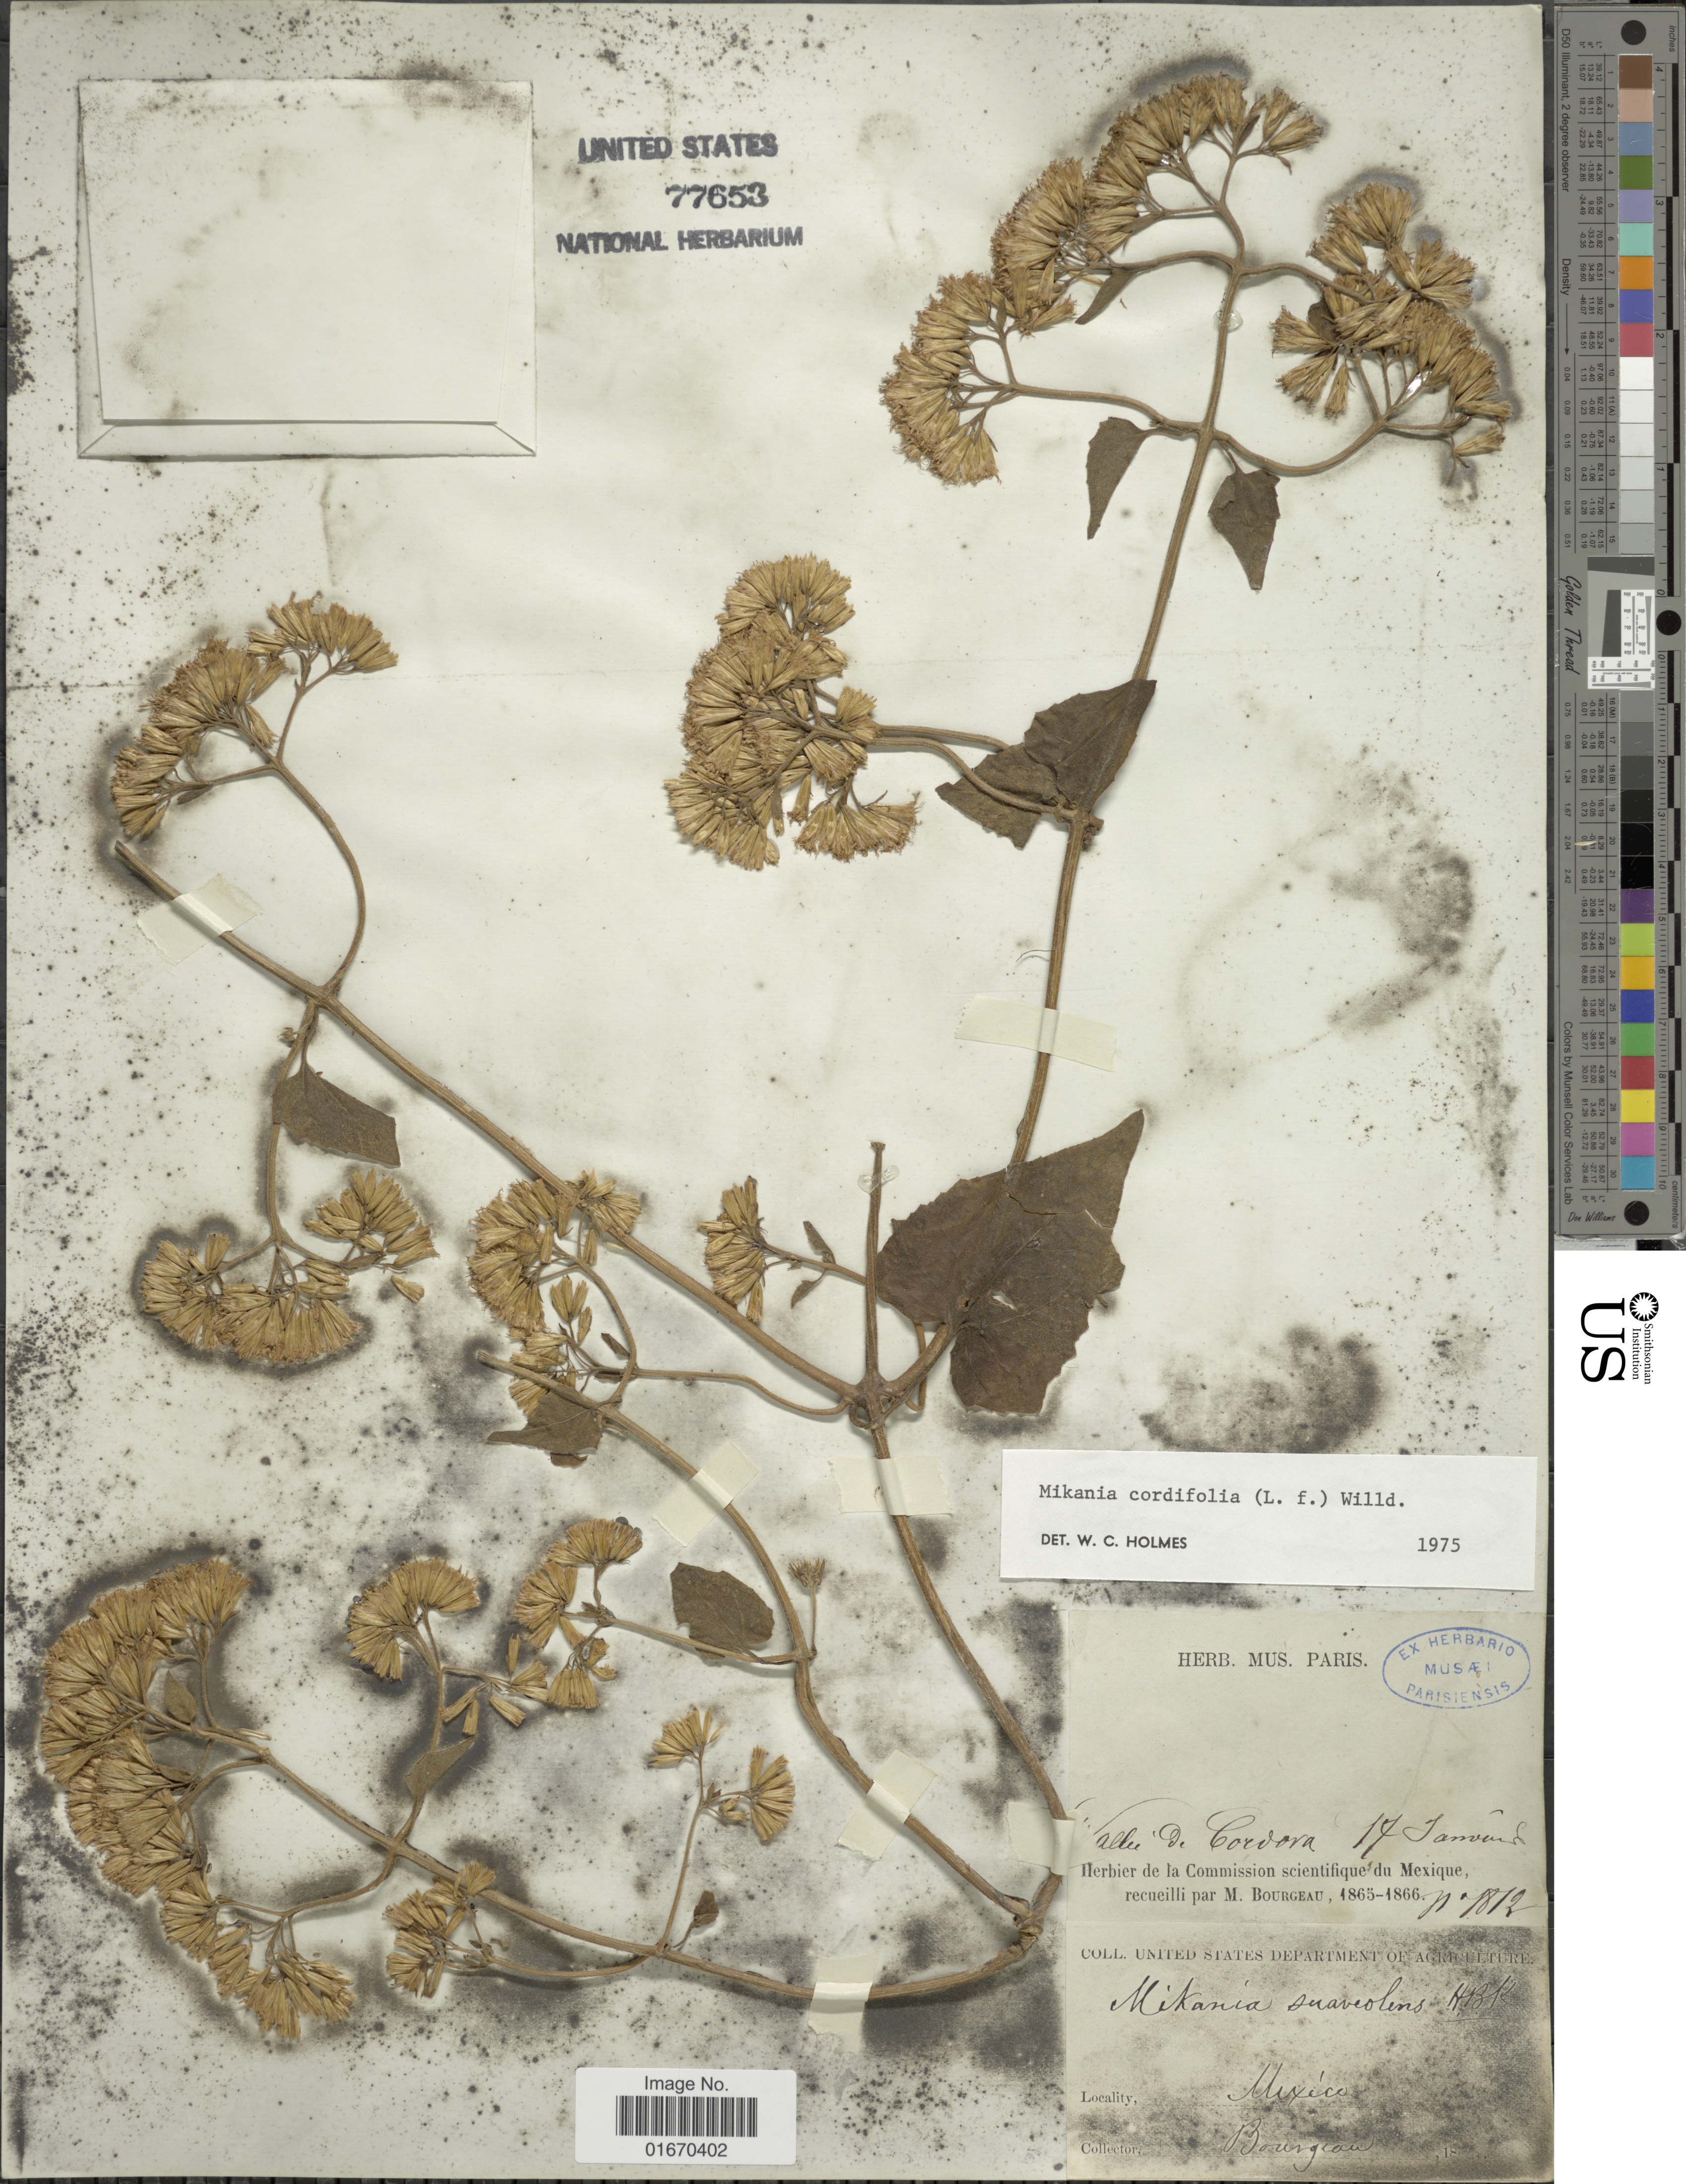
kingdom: Plantae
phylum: Tracheophyta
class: Magnoliopsida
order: Asterales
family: Asteraceae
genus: Mikania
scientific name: Mikania cordifolia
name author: Kunth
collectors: -. Bourgeau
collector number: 1812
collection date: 1865/1866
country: Mexico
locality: Valle de Cordova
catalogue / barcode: US 77653